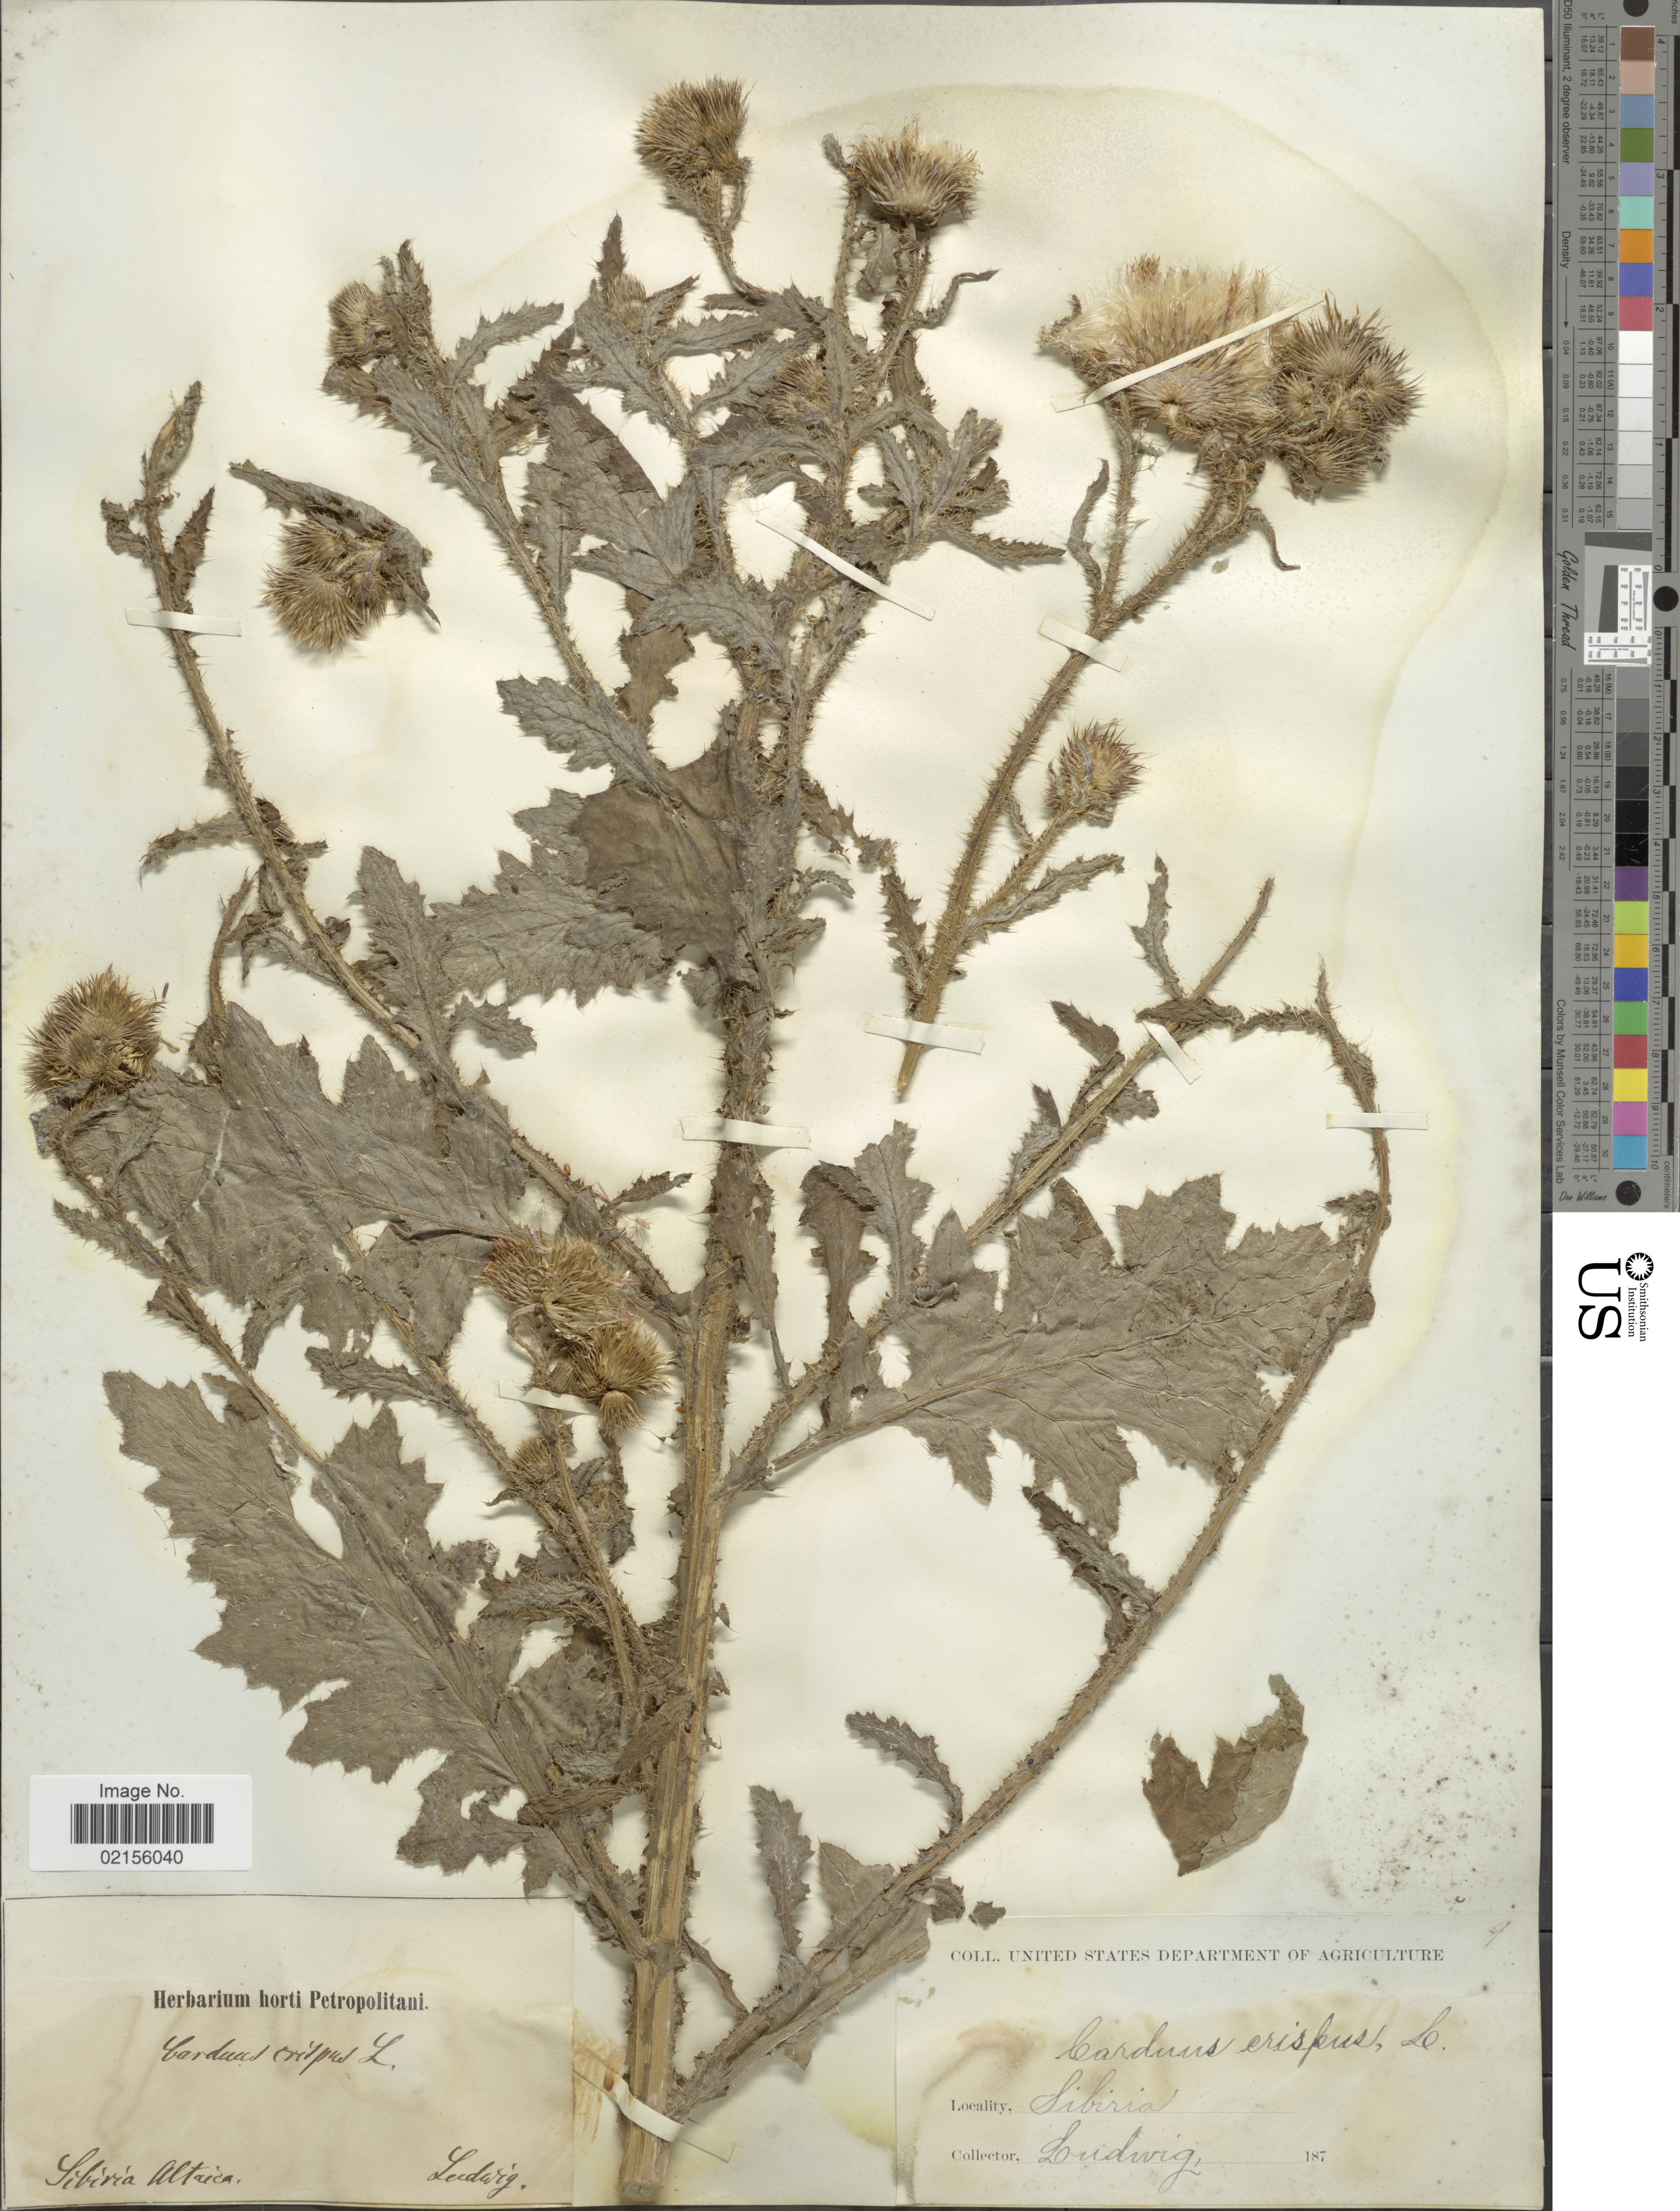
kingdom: Plantae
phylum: Tracheophyta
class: Magnoliopsida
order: Asterales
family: Asteraceae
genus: Carduus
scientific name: Carduus crispus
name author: L.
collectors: Ludwig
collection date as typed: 187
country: Russian Federation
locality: Siberia Altaica